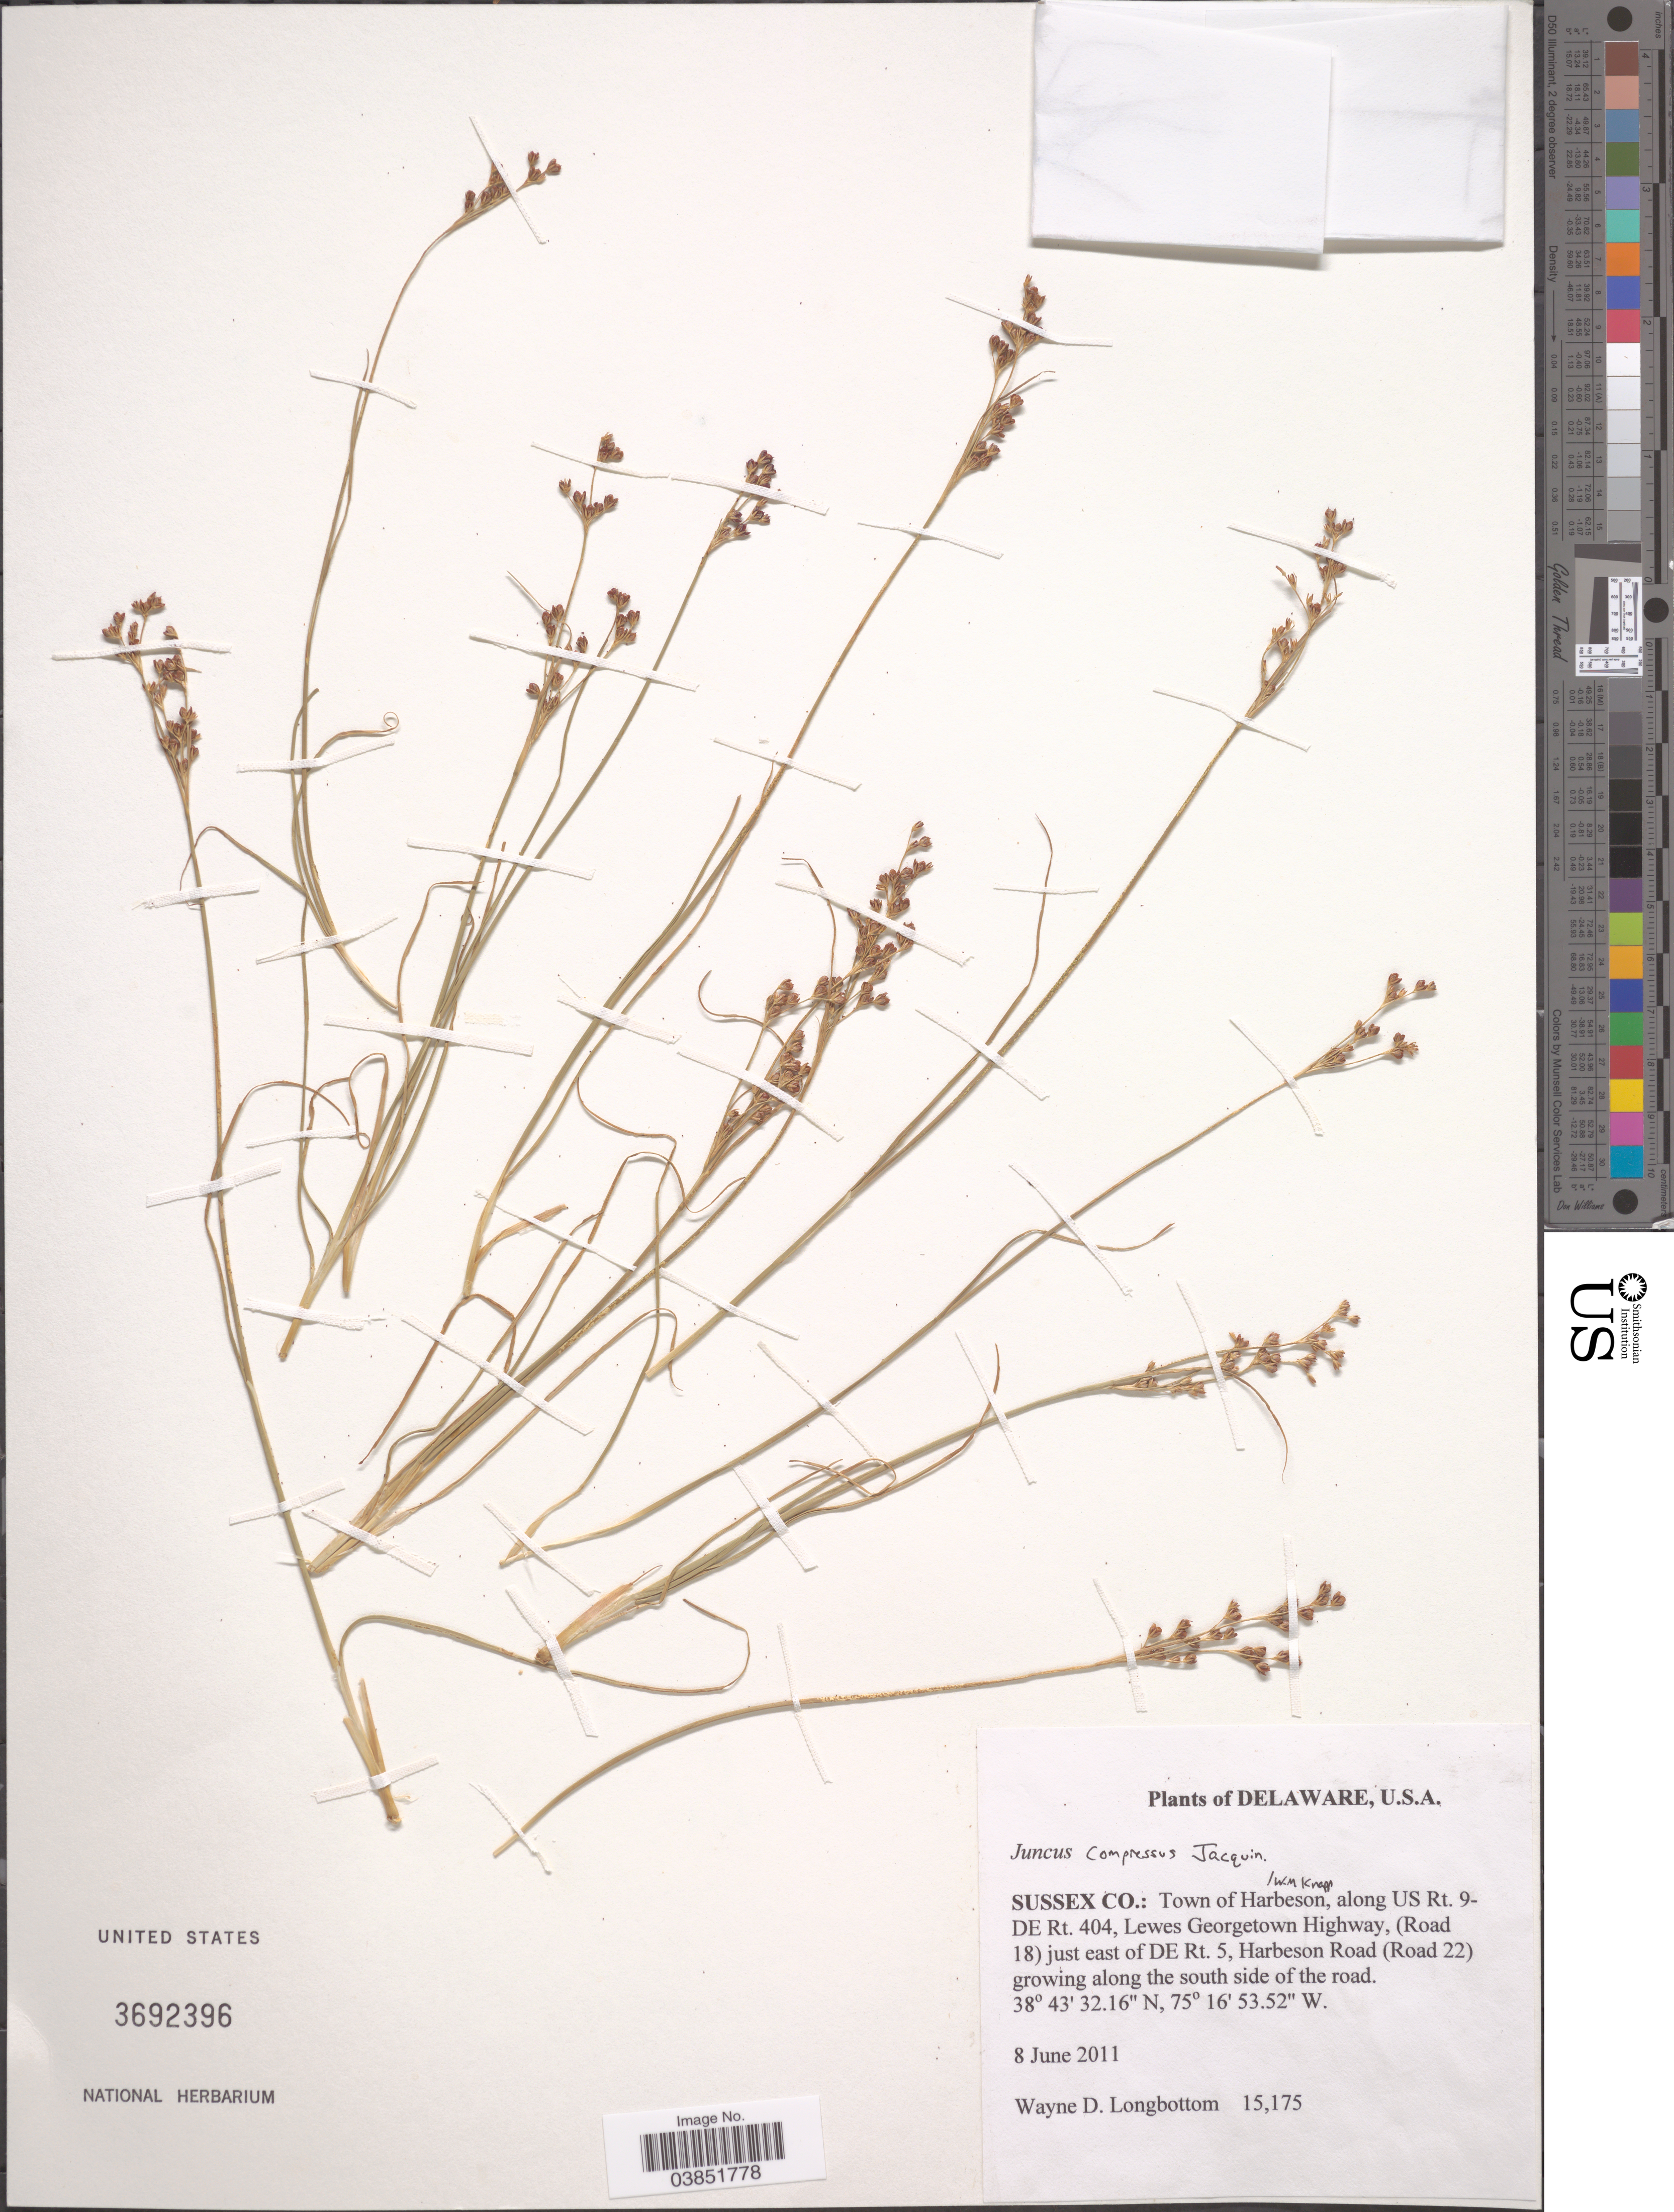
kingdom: Plantae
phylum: Tracheophyta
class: Liliopsida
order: Poales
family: Juncaceae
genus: Juncus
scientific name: Juncus compressus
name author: Jacq.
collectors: W. D. Longbottom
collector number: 15175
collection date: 2011-06-08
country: United States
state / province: Delaware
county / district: Sussex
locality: Sussex Co.: Town of harbeson, along US Rt. 9-DE Rt. 404, Lewes Georgetown Highway, (Road 18) just east of DE Rt. 5, Harbeson Road (Road 22) growing along the south side of the road.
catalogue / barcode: US 3692396